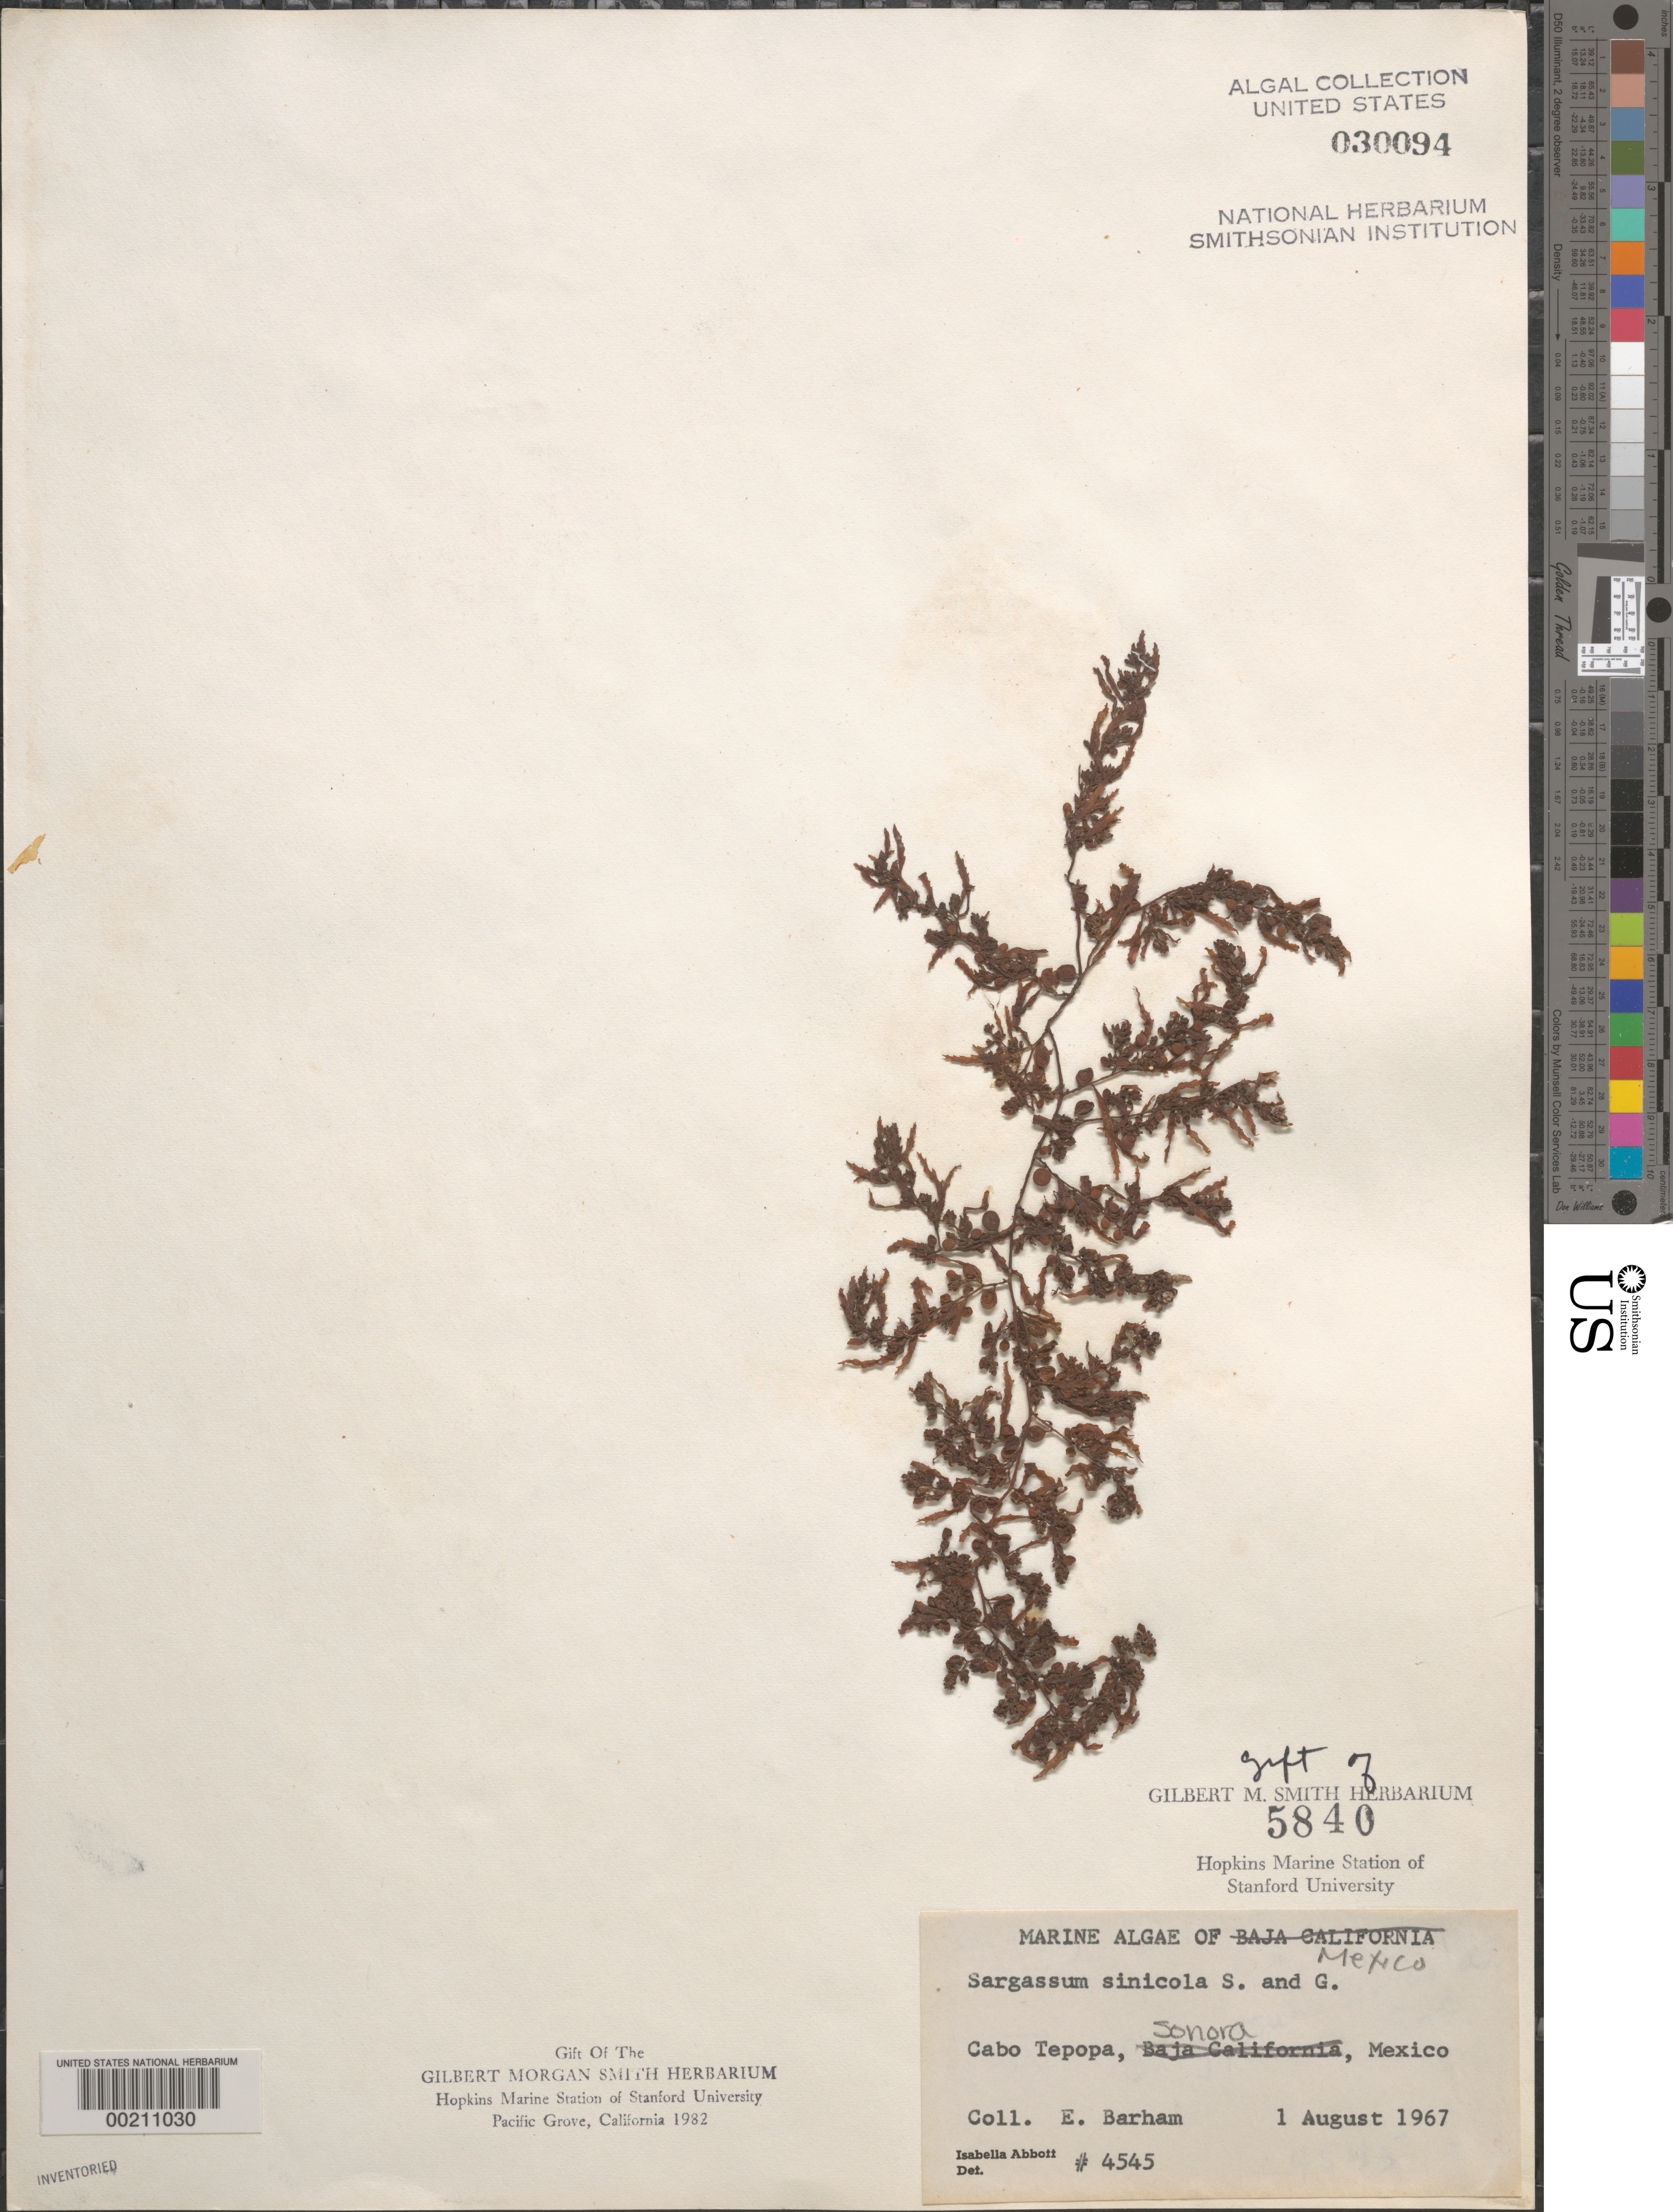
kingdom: Chromista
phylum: Ochrophyta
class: Phaeophyceae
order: Fucales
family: Sargassaceae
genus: Sargassum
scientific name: Sargassum sinicola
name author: Setchell & N.L. Gardner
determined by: Abbott, Isabella A.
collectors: E. Barham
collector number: IAA 4545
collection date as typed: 01 Aug 1967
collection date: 1967-08-01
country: Mexico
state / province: Sonora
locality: Cabo Tepopa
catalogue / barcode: US 30094